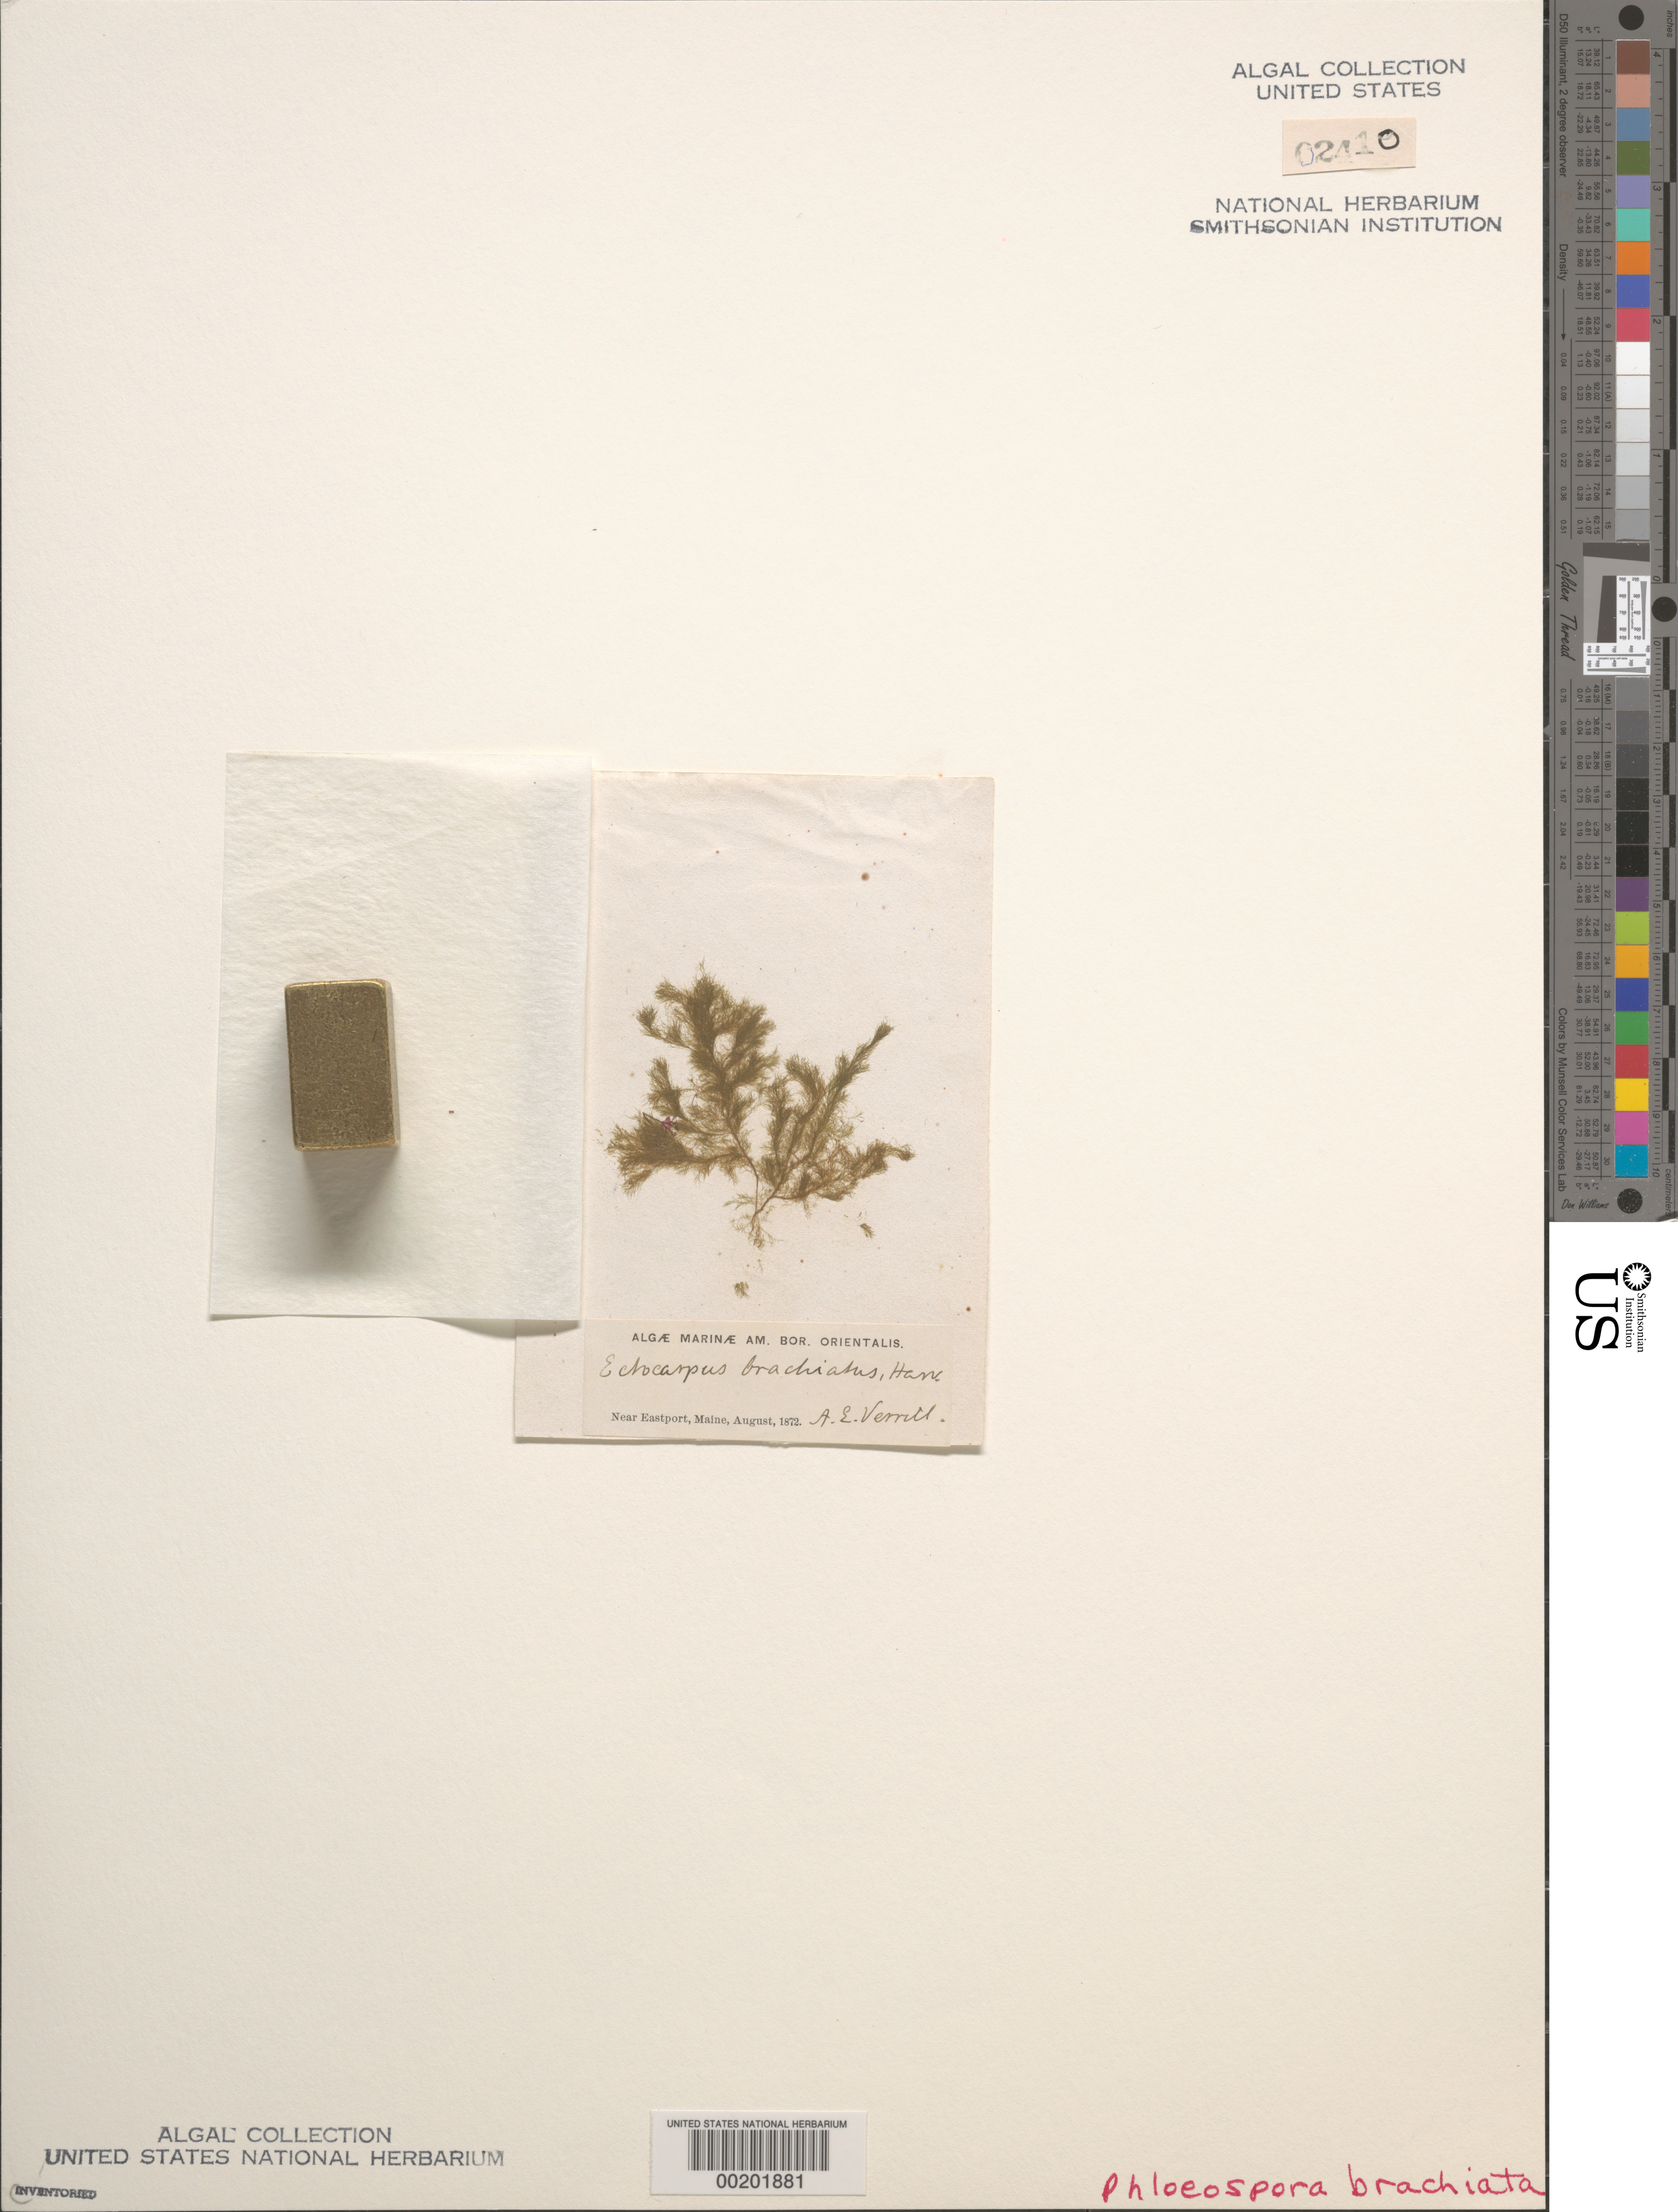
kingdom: Chromista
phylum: Ochrophyta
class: Phaeophyceae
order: Ectocarpales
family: Chordariaceae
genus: Fosliea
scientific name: Fosliea griffithsiana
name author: (Le Jolis) Hagen ex A. Athanasiadis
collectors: A. Verrill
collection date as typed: Aug 1872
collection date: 1872-08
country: United States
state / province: Maine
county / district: Washington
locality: Near Eastport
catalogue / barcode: US 2410